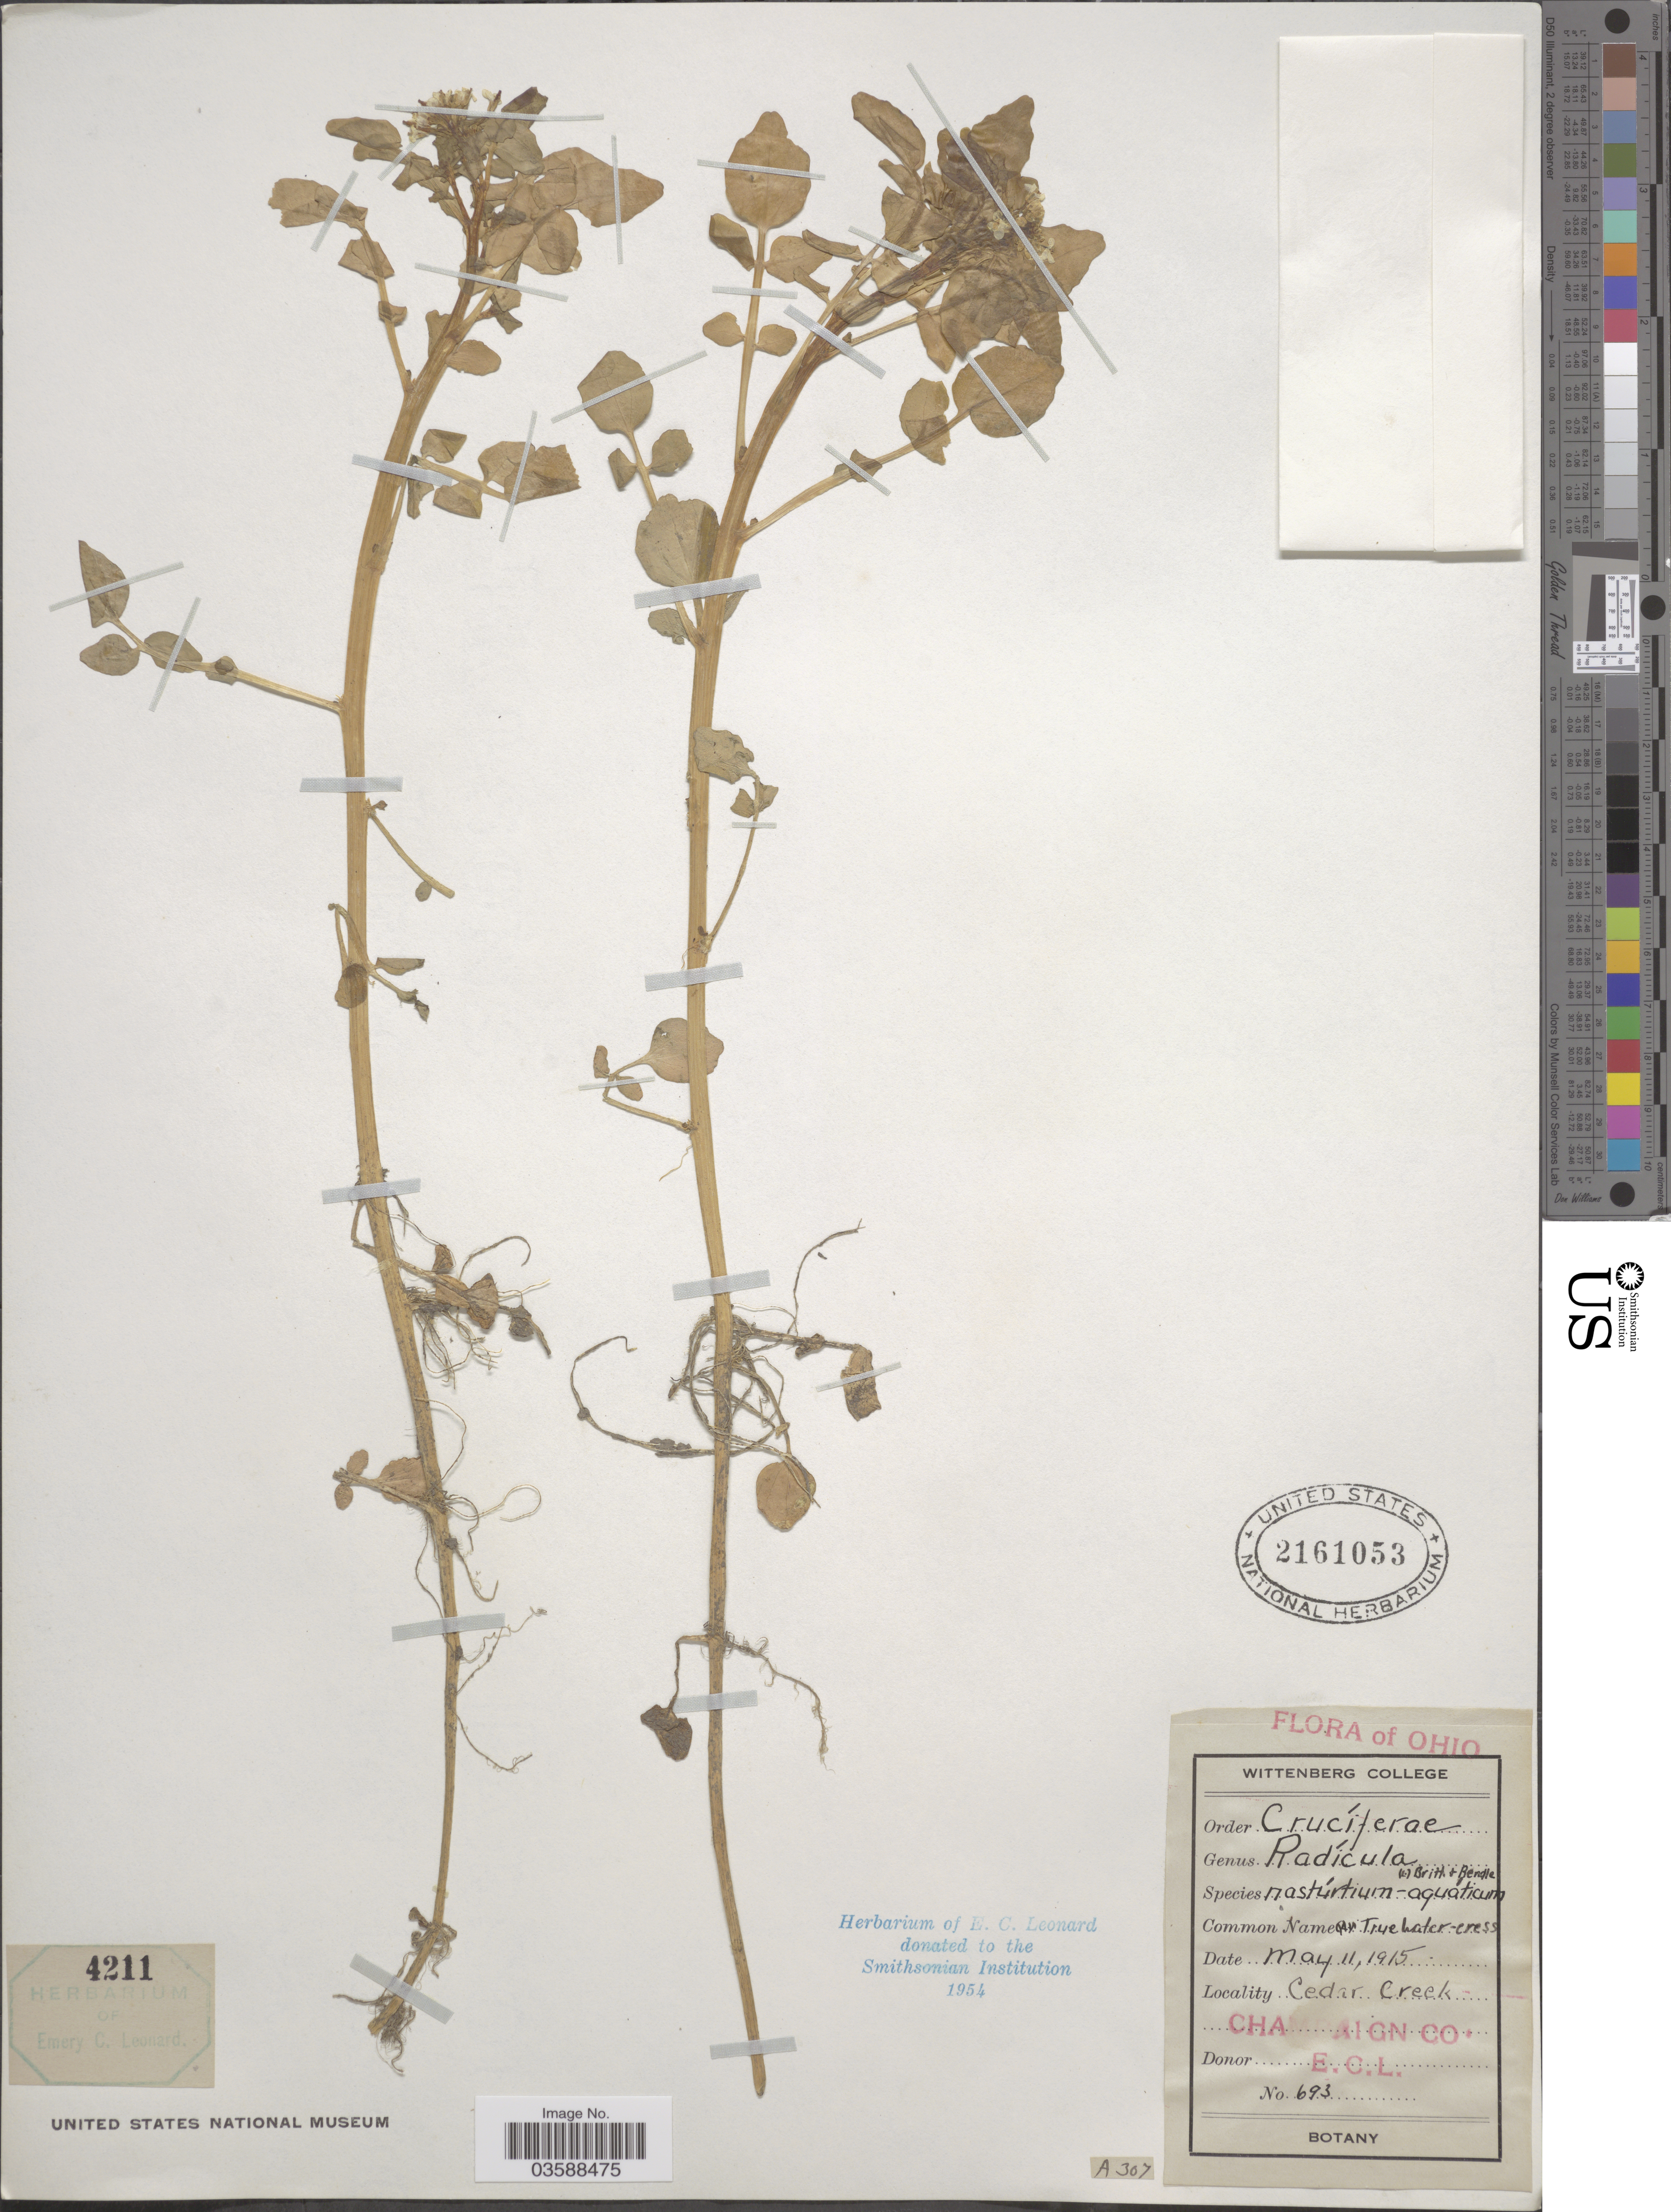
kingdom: Plantae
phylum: Tracheophyta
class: Magnoliopsida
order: Brassicales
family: Brassicaceae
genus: Nasturtium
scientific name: Nasturtium officinale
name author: R. Br.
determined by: Strong, M. T., (US), Smithsonian Institution - National Museum of Natural History (UNITED STATES)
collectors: E. C. Leonard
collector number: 693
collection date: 1915-05-11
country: United States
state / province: Ohio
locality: Cedar Creek, Champaign Co.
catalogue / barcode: US 2161053